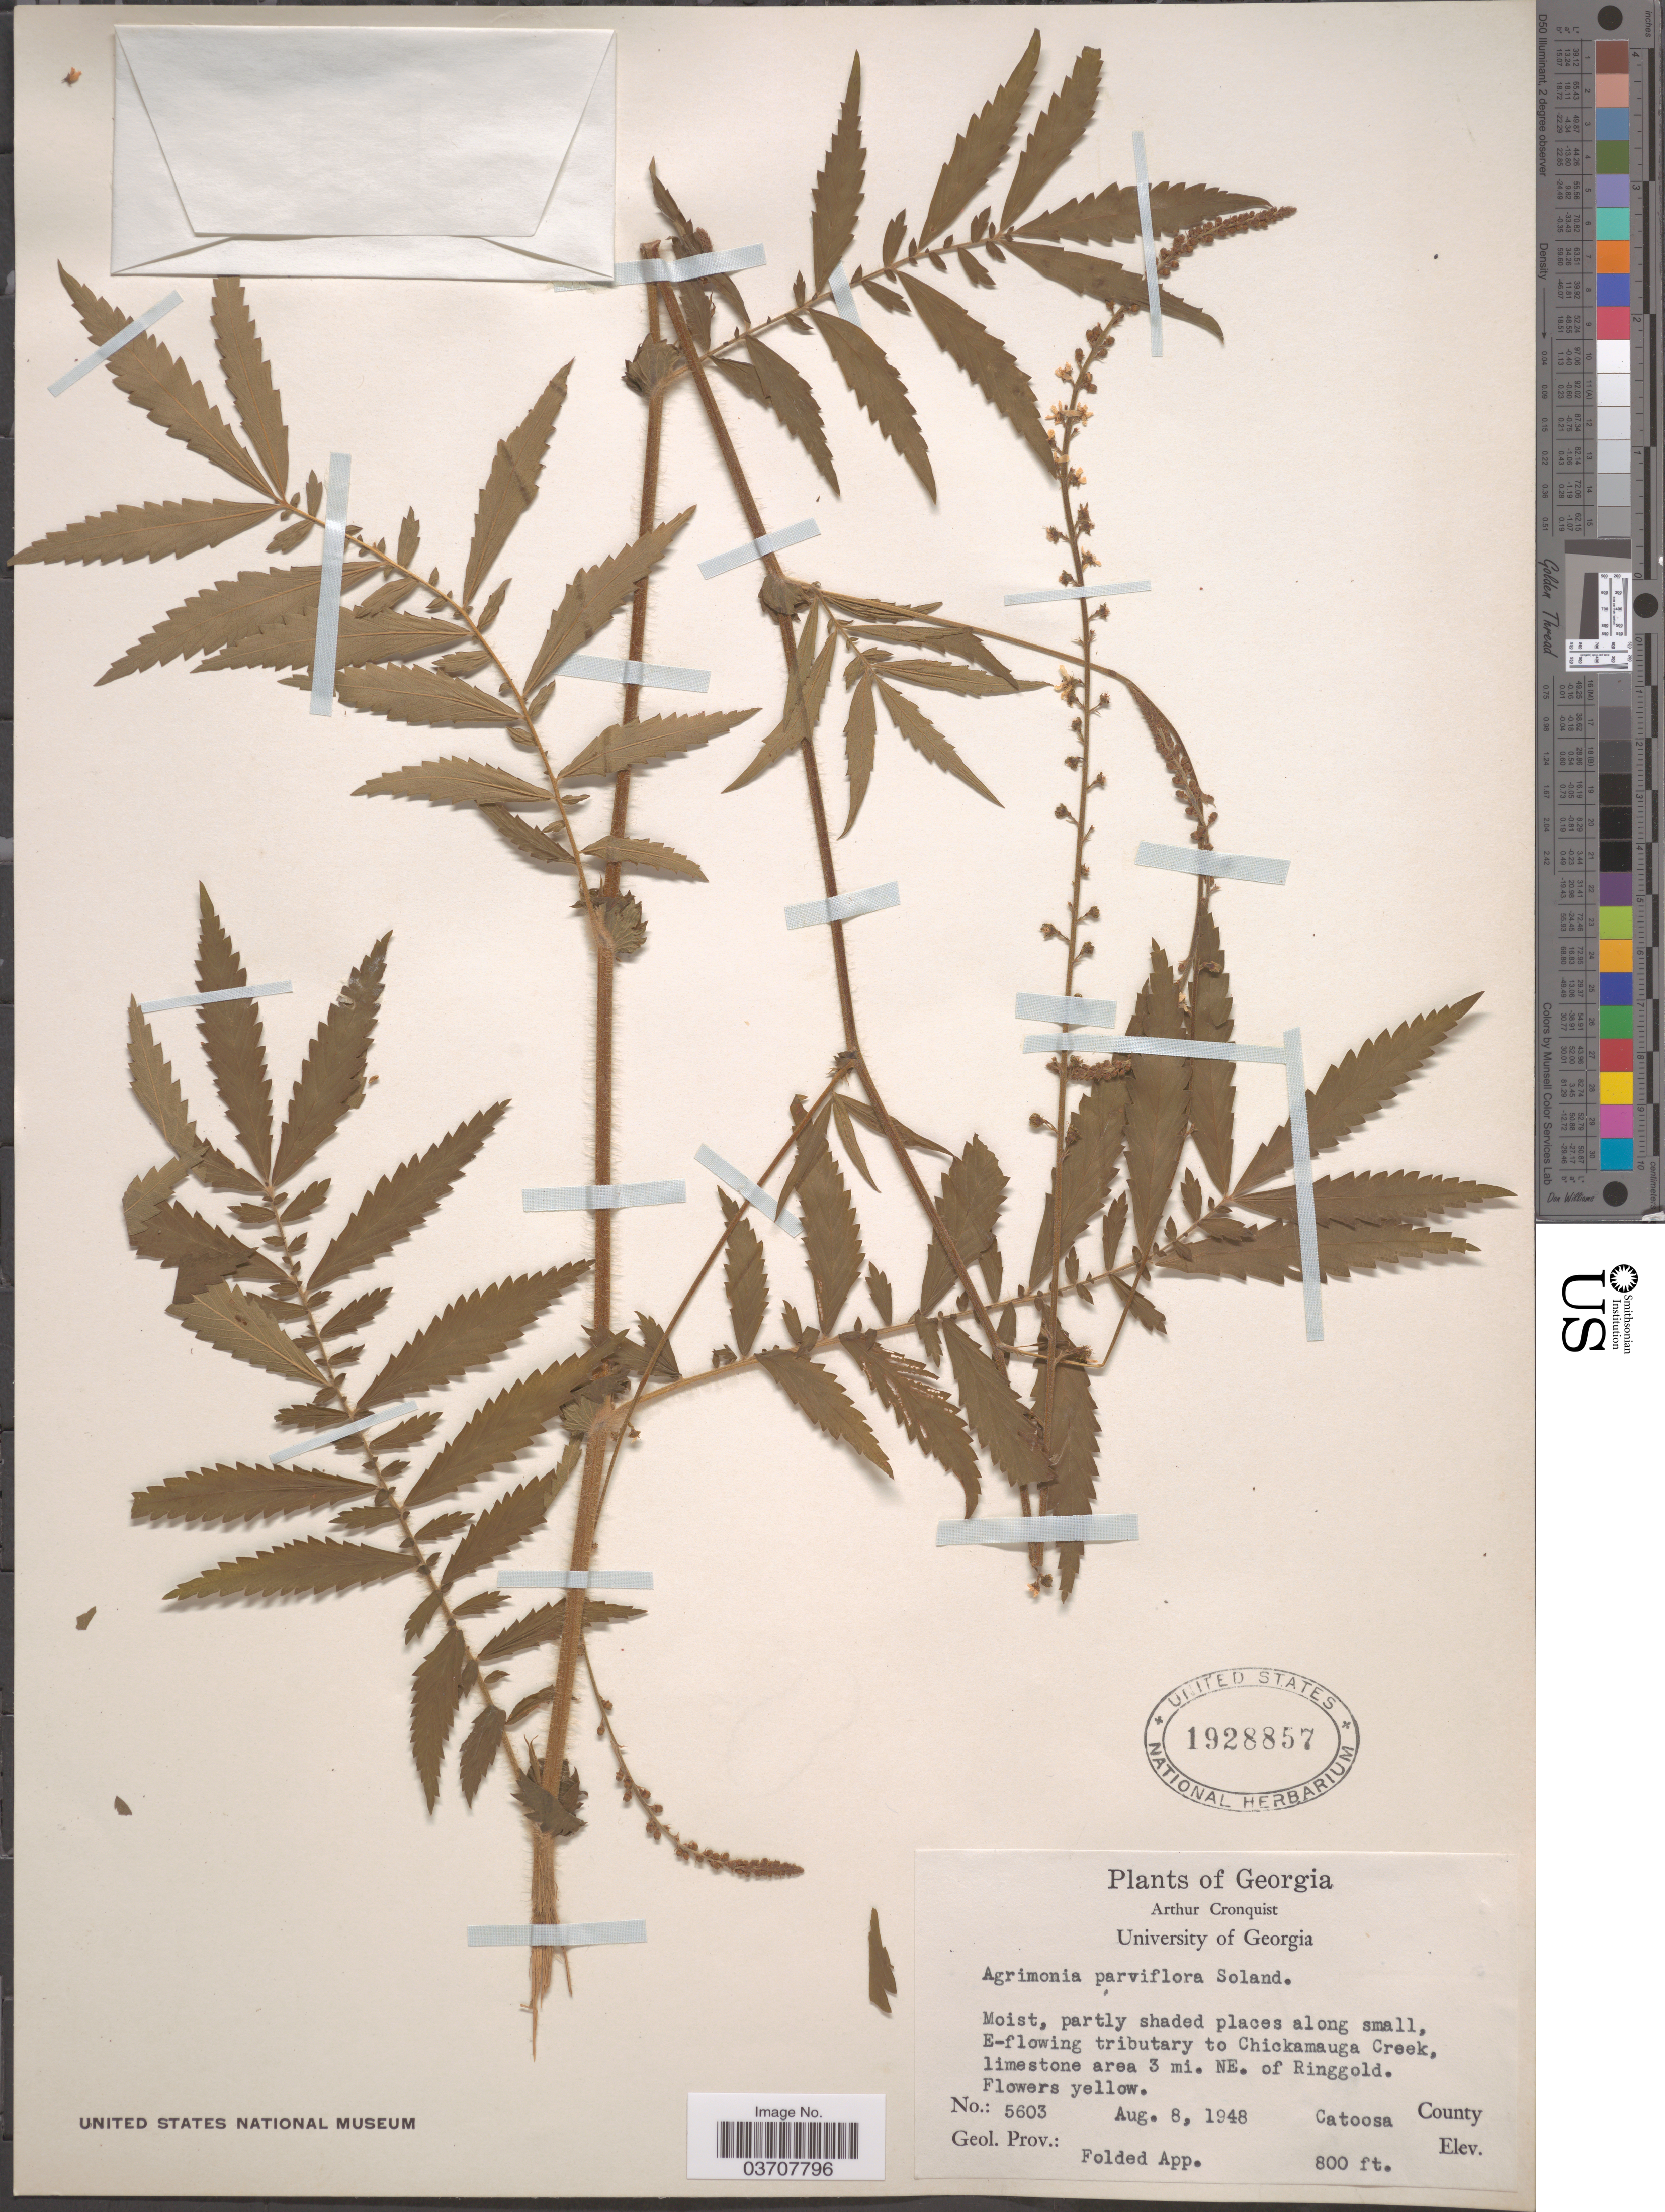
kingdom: Plantae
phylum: Tracheophyta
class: Magnoliopsida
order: Rosales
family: Rosaceae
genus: Agrimonia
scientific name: Agrimonia parviflora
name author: Aiton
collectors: A. J. Cronquist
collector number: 5603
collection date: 1948-08-08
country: United States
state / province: Georgia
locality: E-flowing tributary to Chickamauga Creek, limestone area 3 mi. NE. of Ringgold. Catoosa County.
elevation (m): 244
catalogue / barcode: US 1928857